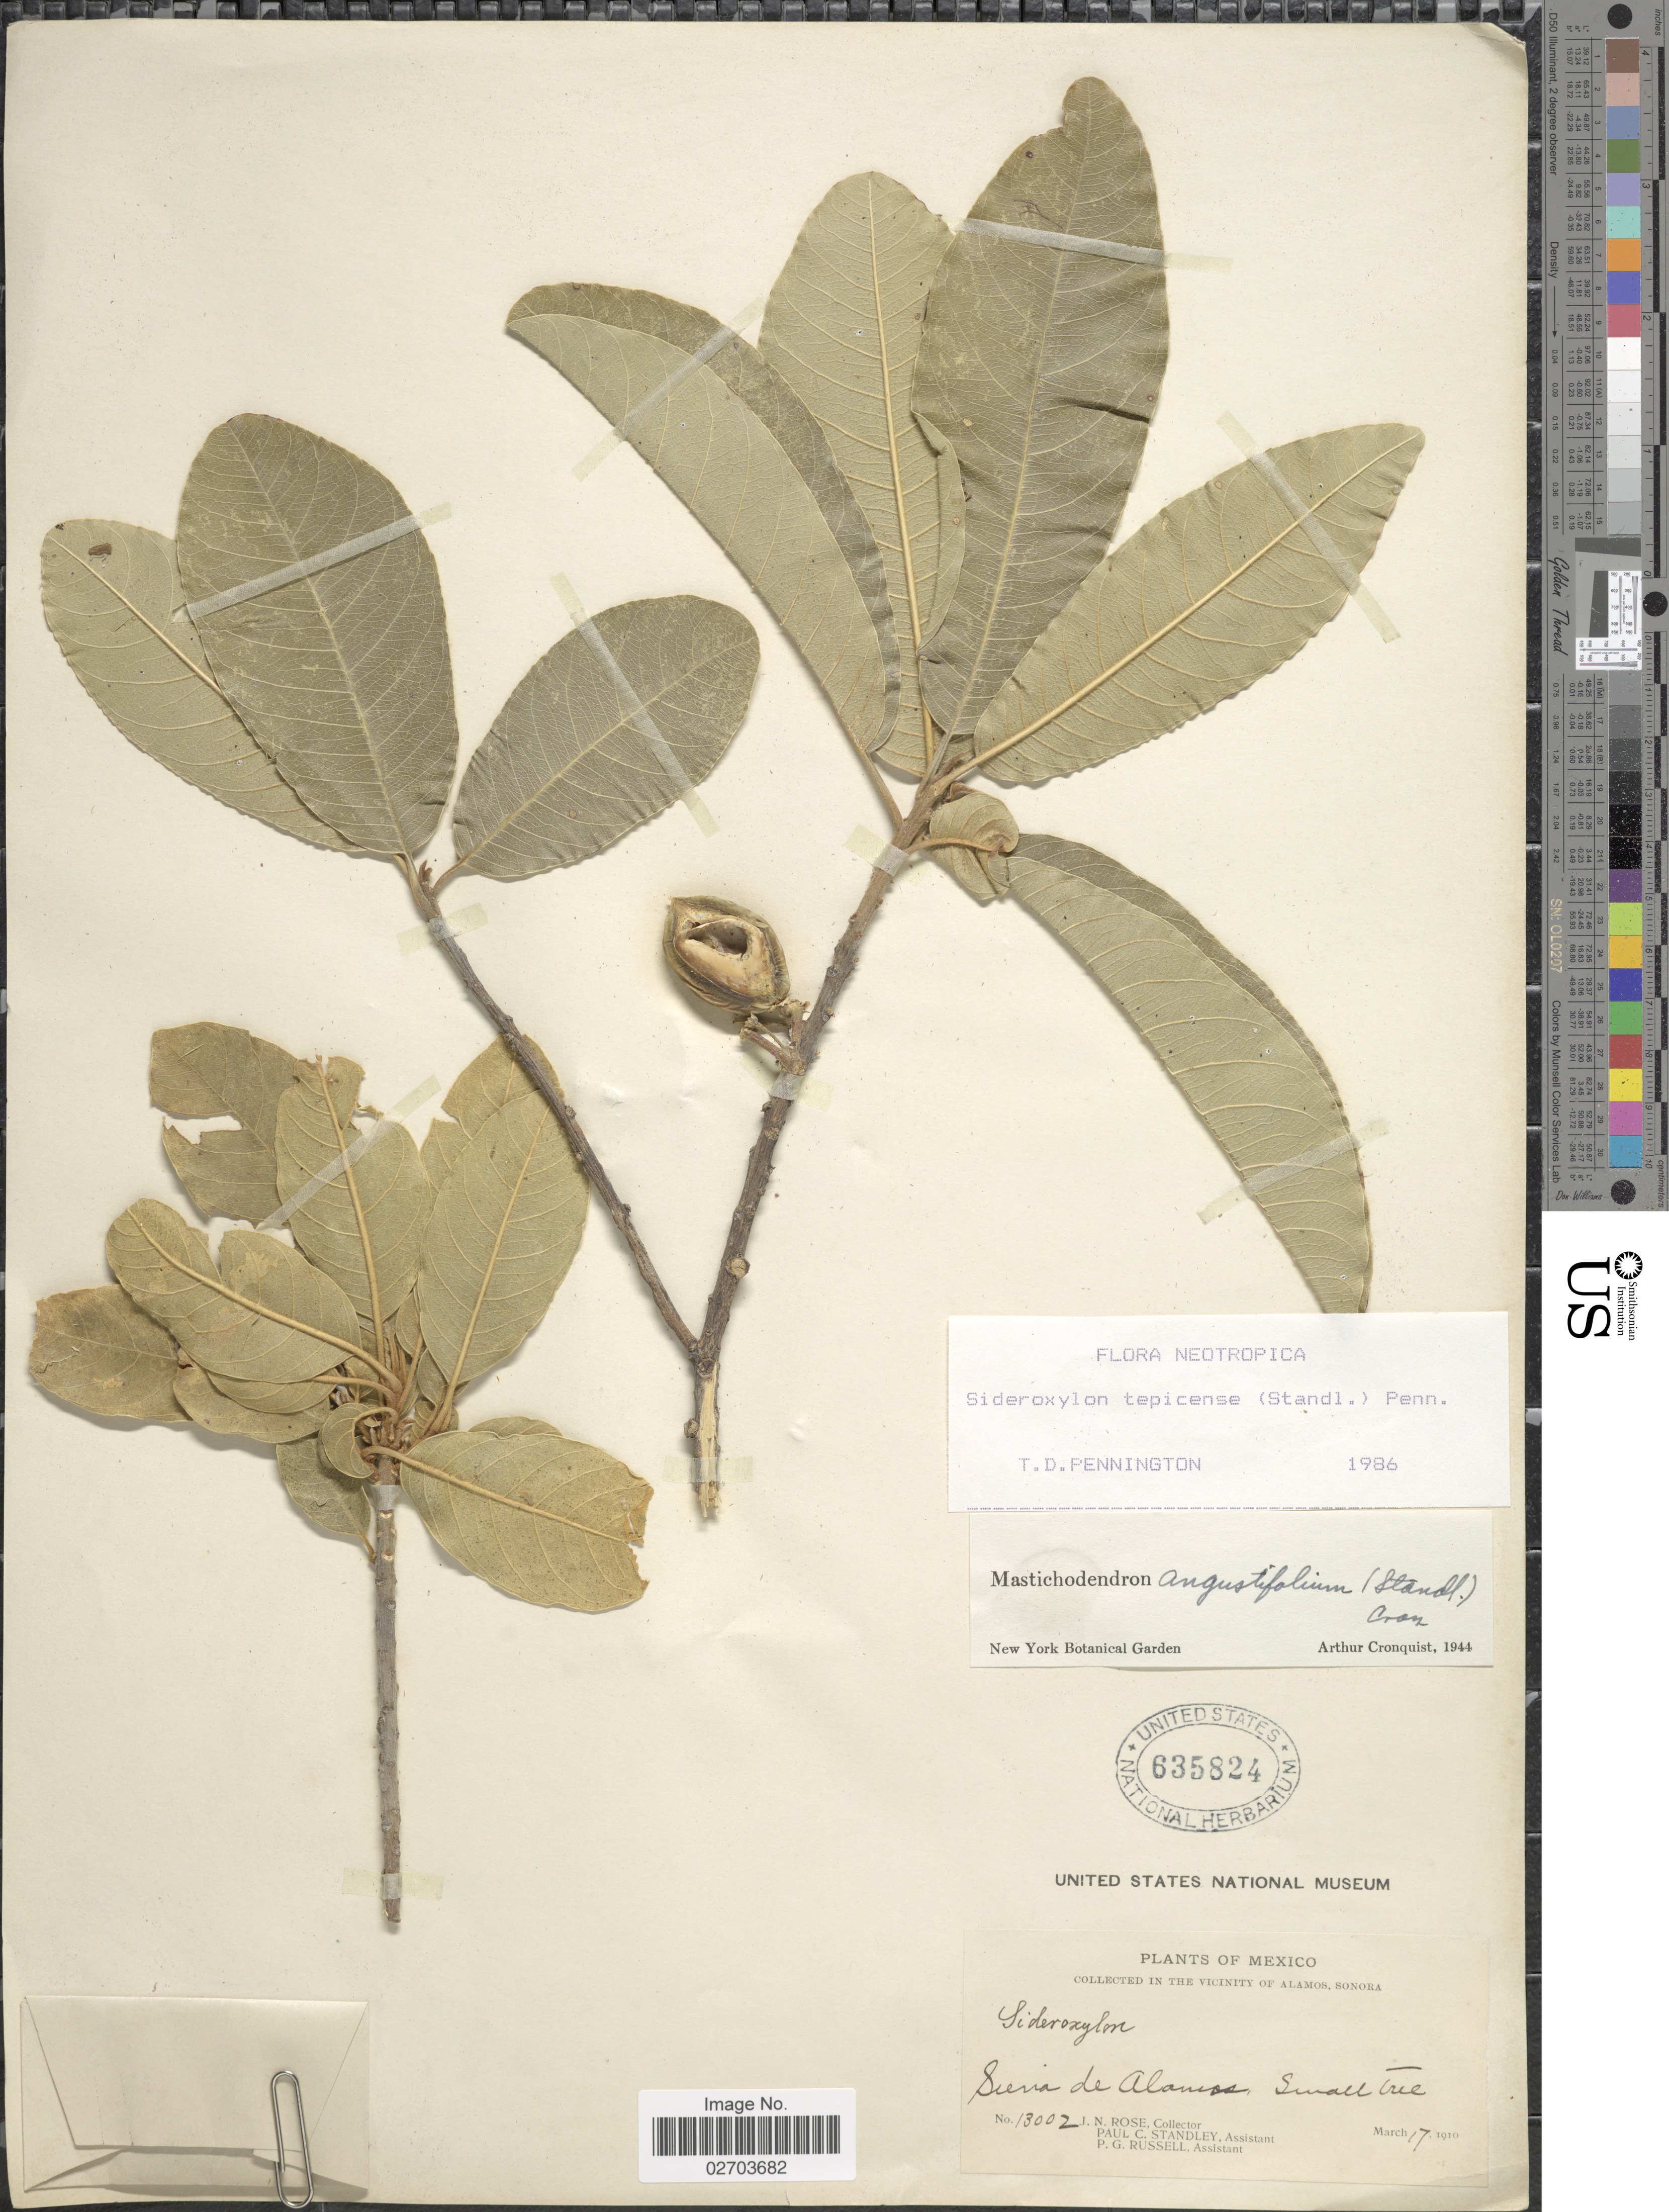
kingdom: Plantae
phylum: Tracheophyta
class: Magnoliopsida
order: Ericales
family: Sapotaceae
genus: Sideroxylon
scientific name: Sideroxylon tepicense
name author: (Standl.) T.D. Penn.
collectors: J. N. Rose, P. C. Standley & P. G. Russell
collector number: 13002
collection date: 1910-03-17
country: Mexico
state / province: Sonora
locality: In the vicinity of Alamos, Sierra de Alamos.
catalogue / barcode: US 635824